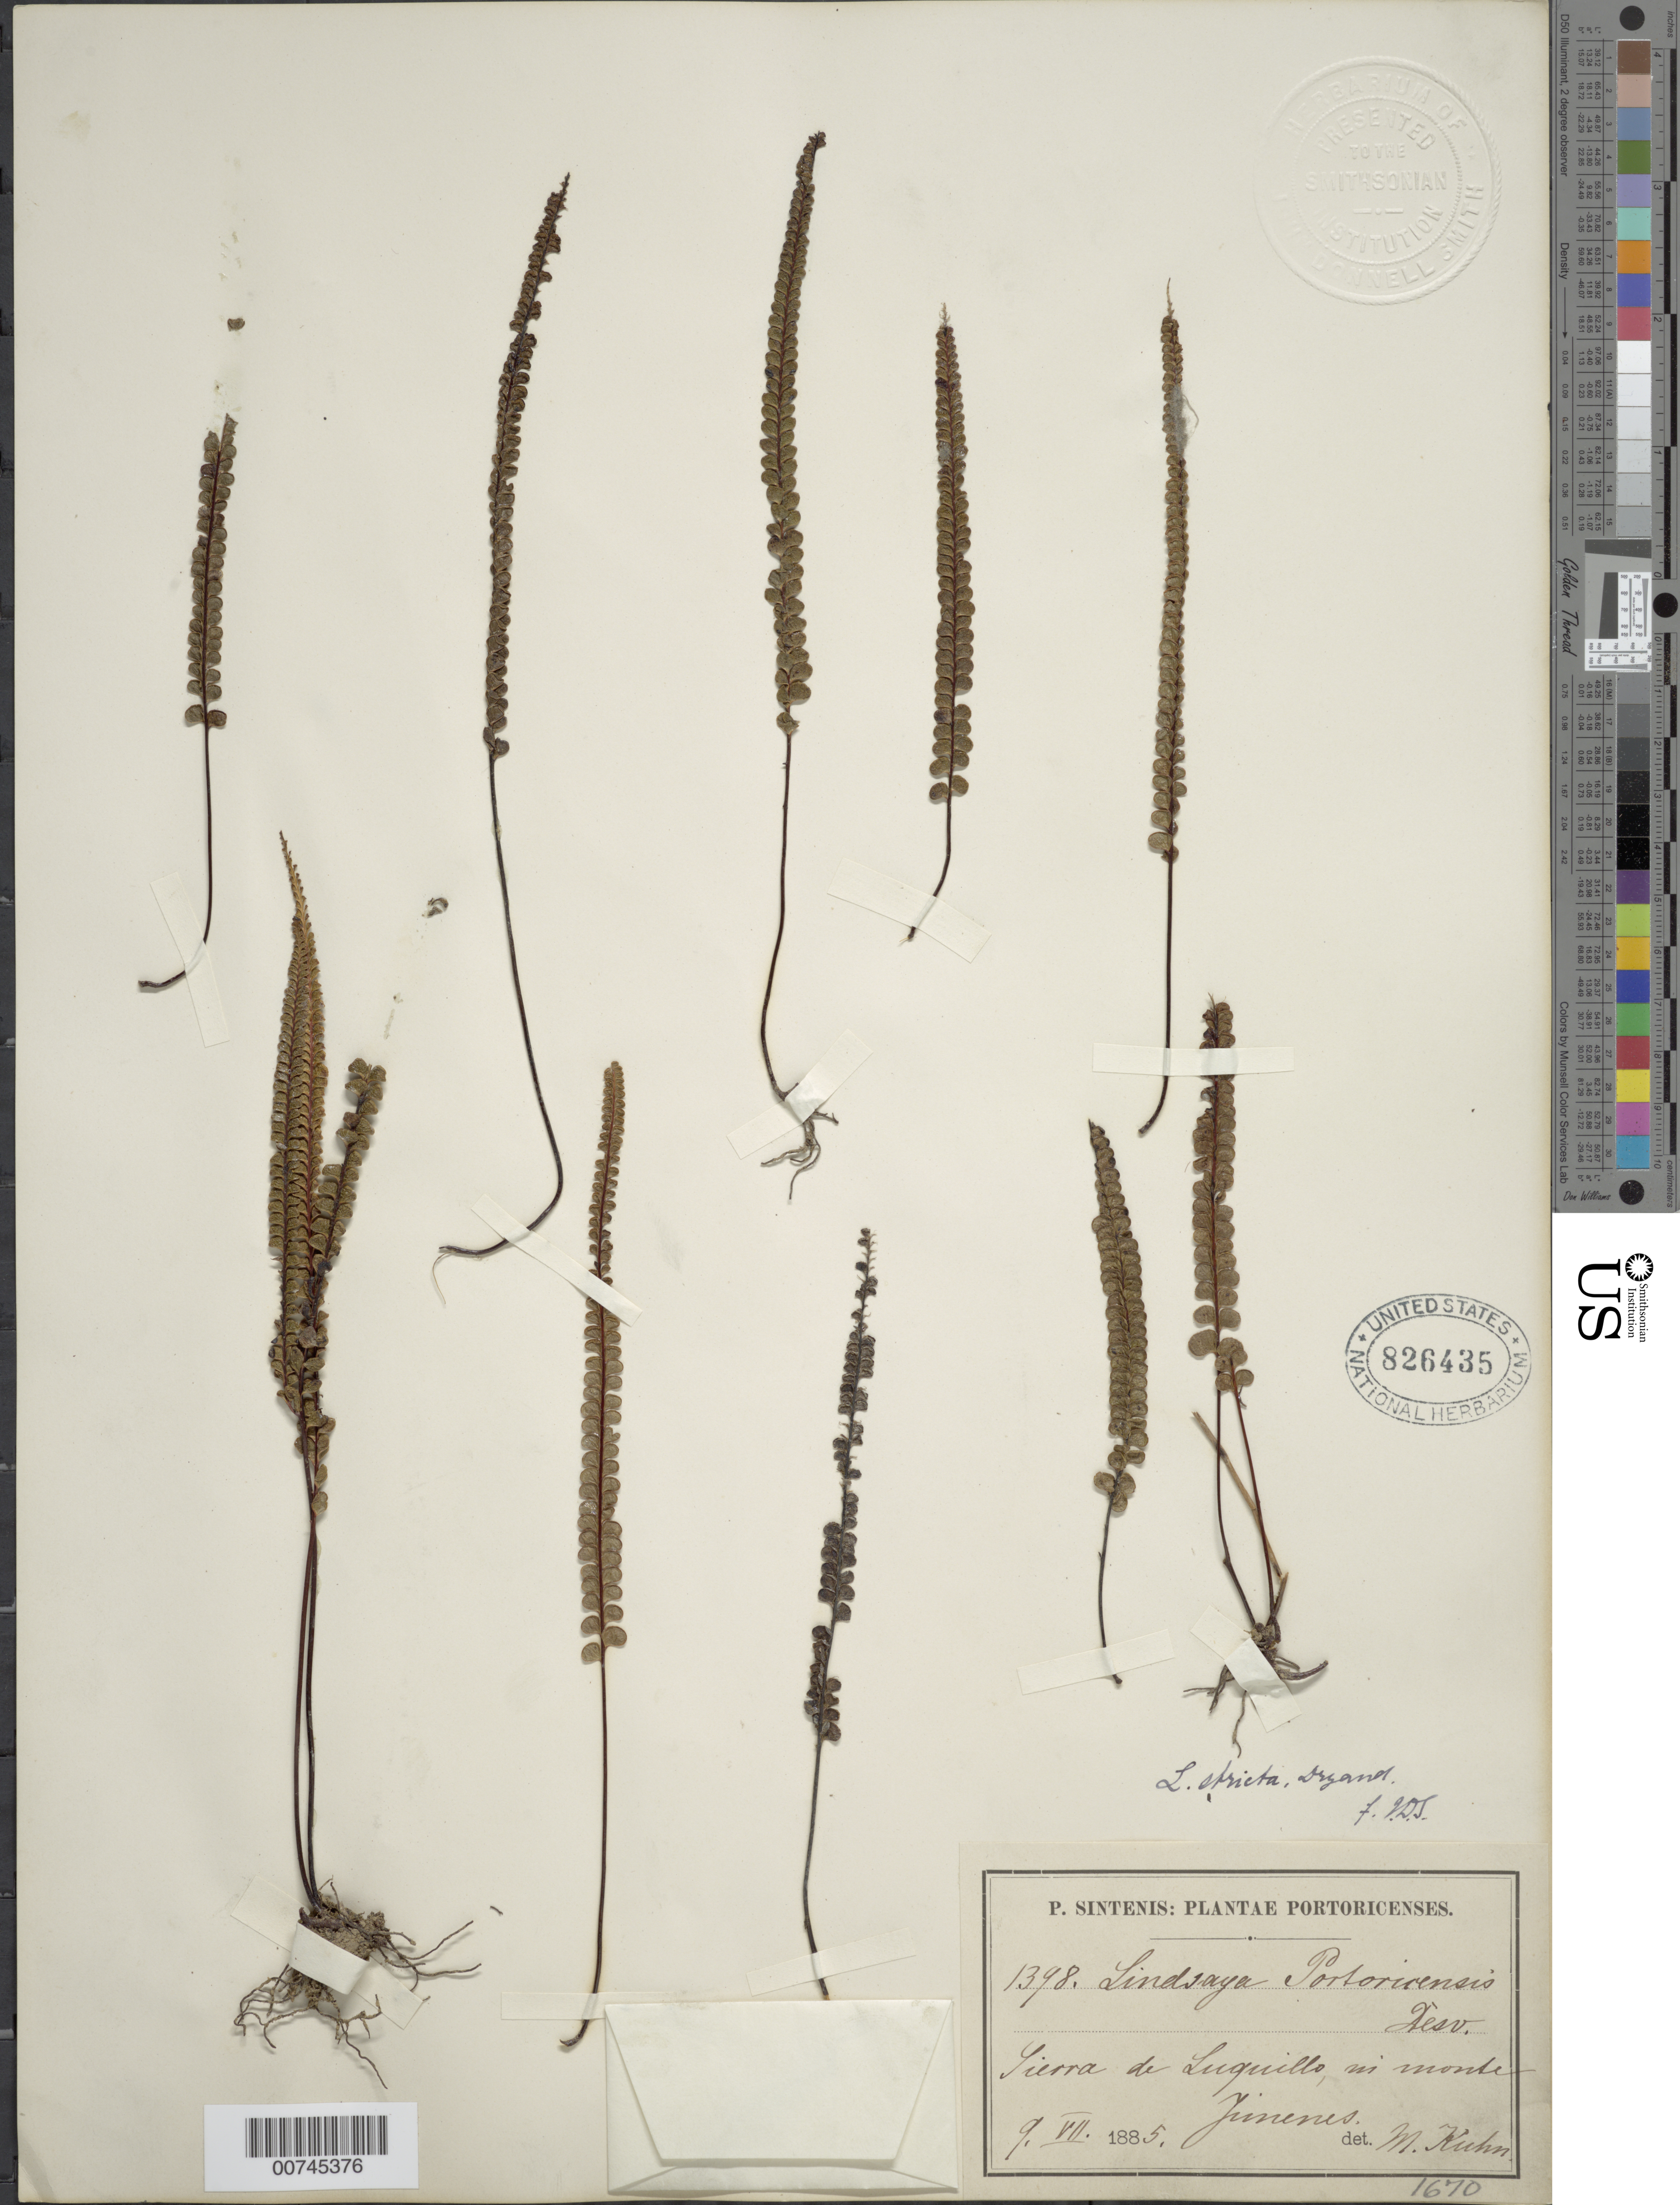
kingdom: Plantae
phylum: Tracheophyta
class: Polypodiopsida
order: Polypodiales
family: Lindsaeaceae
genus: Lindsaea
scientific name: Lindsaea stricta var. stricta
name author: (Sw.) Dryand.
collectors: P. Sintenis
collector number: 1398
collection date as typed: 09 Jul 1885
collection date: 1885-07-09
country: Puerto Rico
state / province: Luquillo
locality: Sierra de Luquillo in monte Jimenes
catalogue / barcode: US 826435